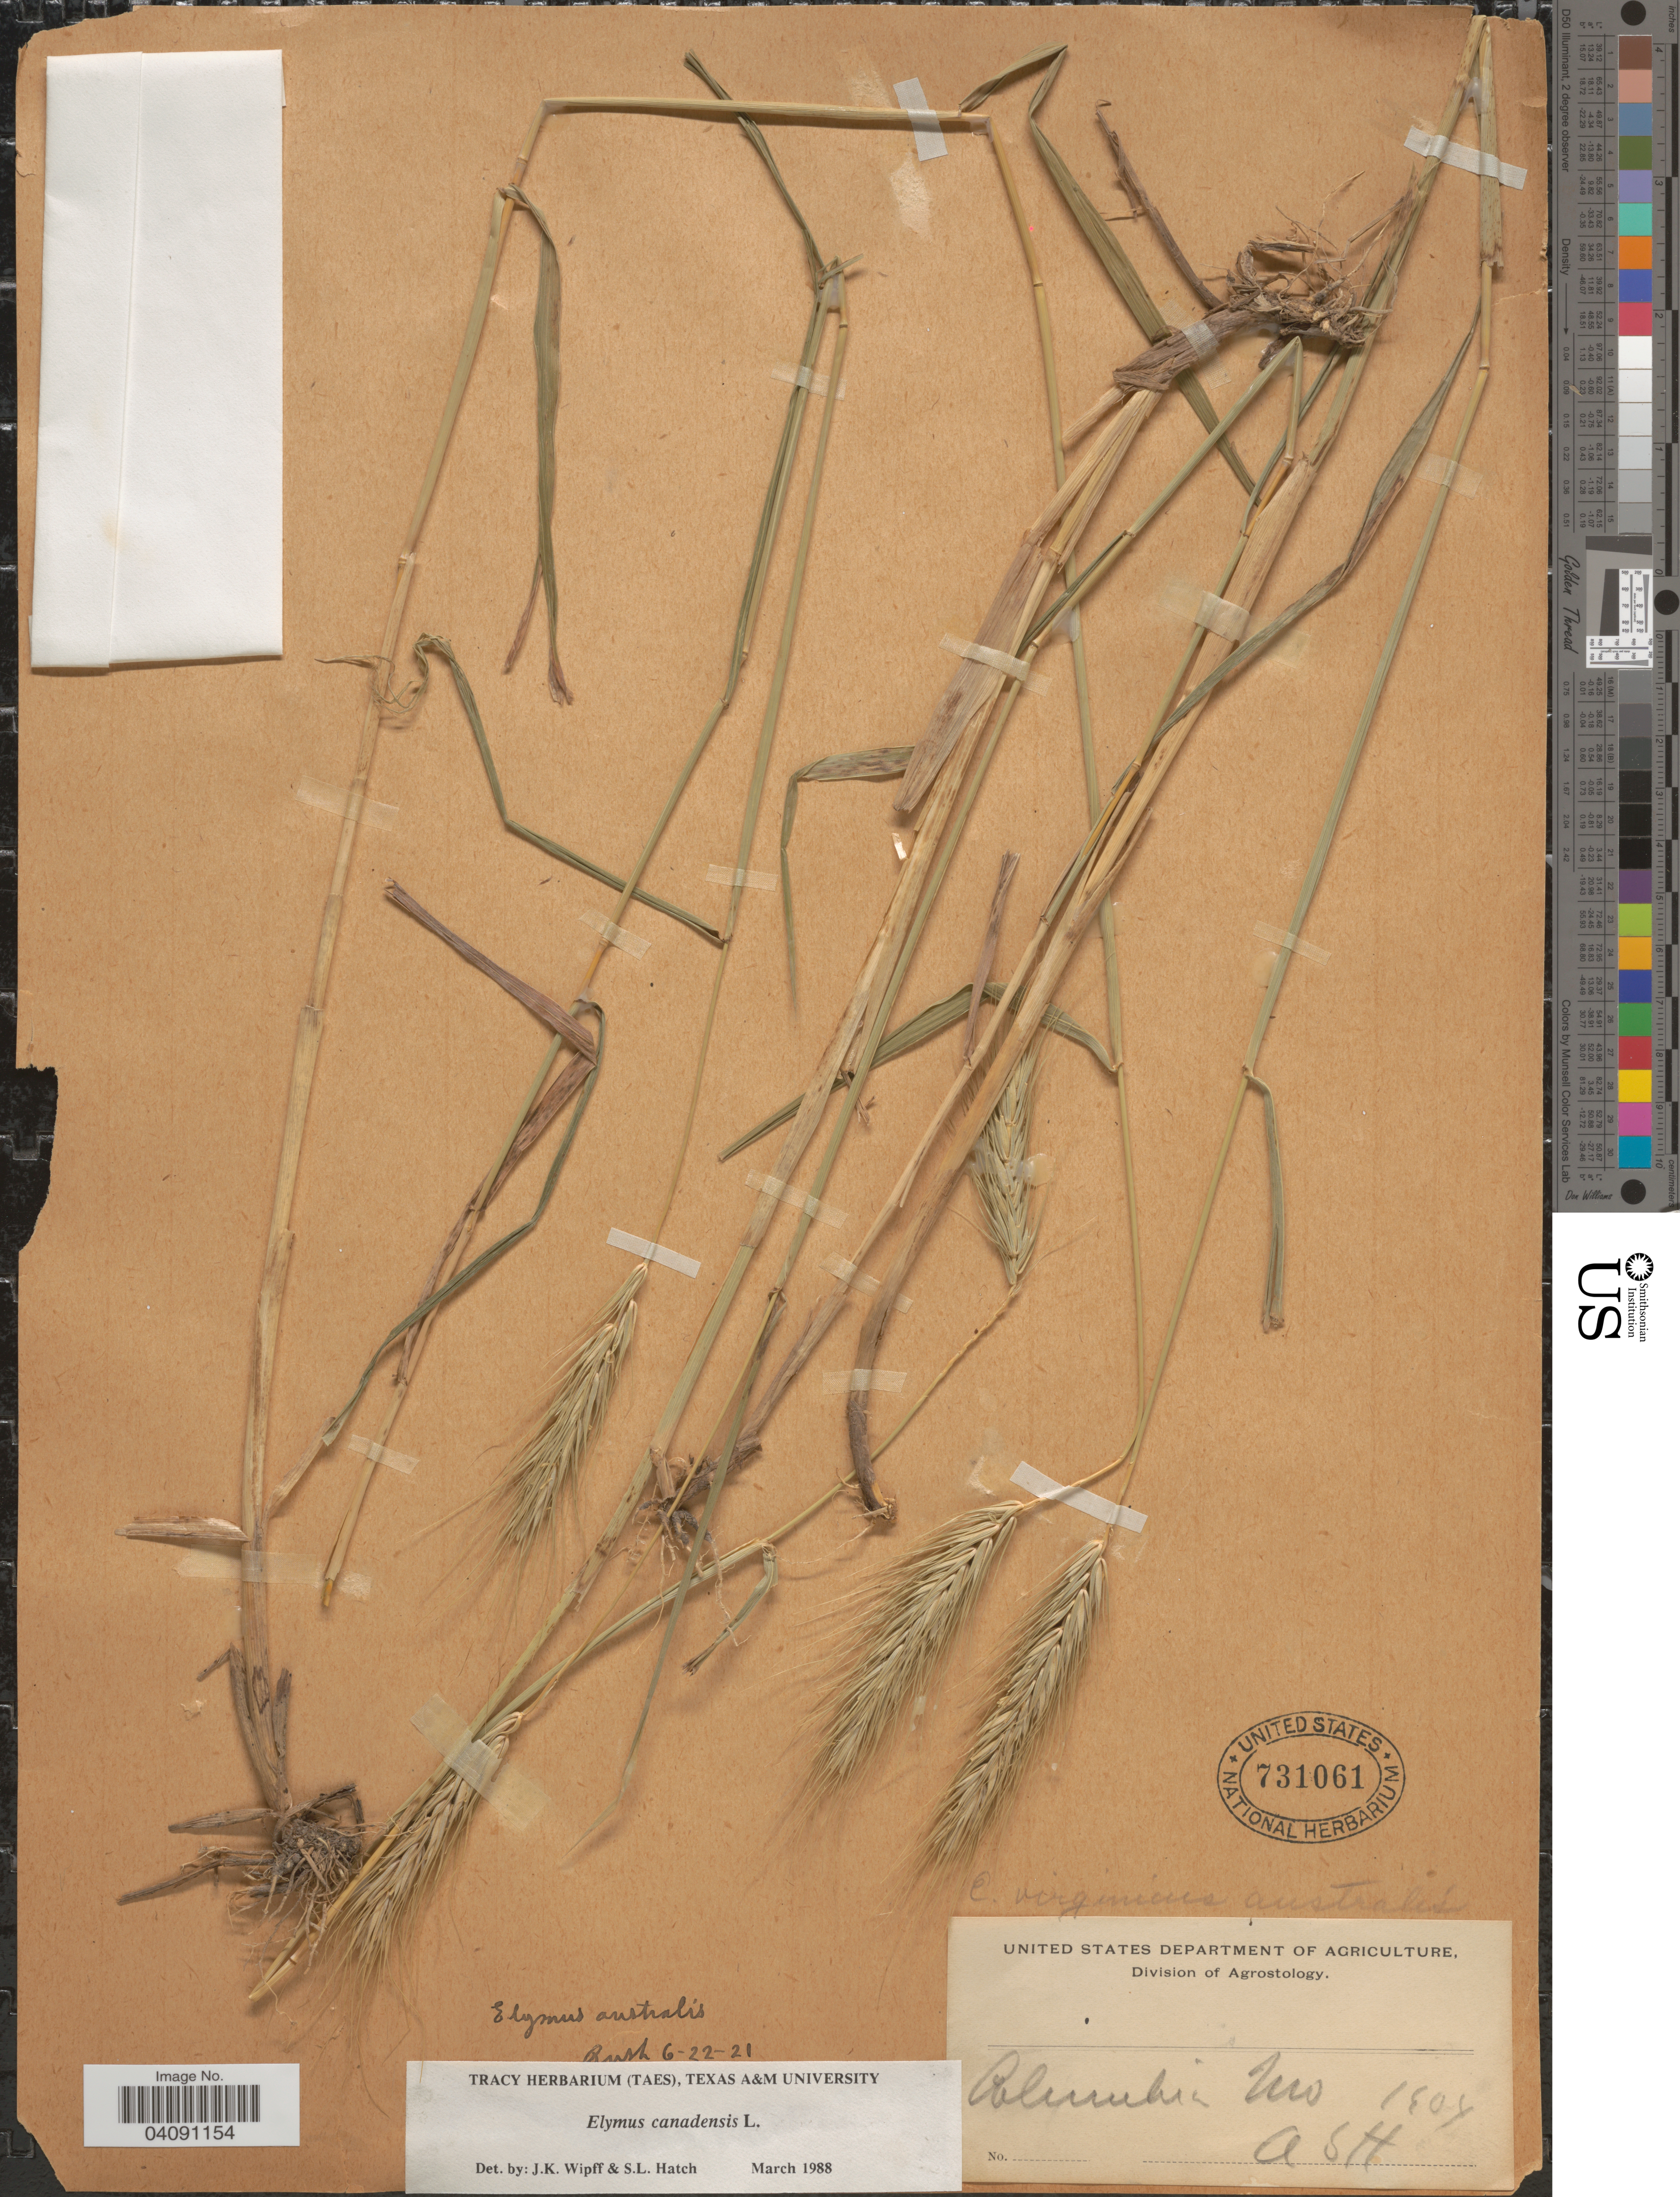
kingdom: Plantae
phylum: Tracheophyta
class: Liliopsida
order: Poales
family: Poaceae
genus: Elymus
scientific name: Elymus canadensis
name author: L.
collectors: A. H.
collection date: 1904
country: United States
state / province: Missouri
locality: Colombia.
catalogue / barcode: US 731061